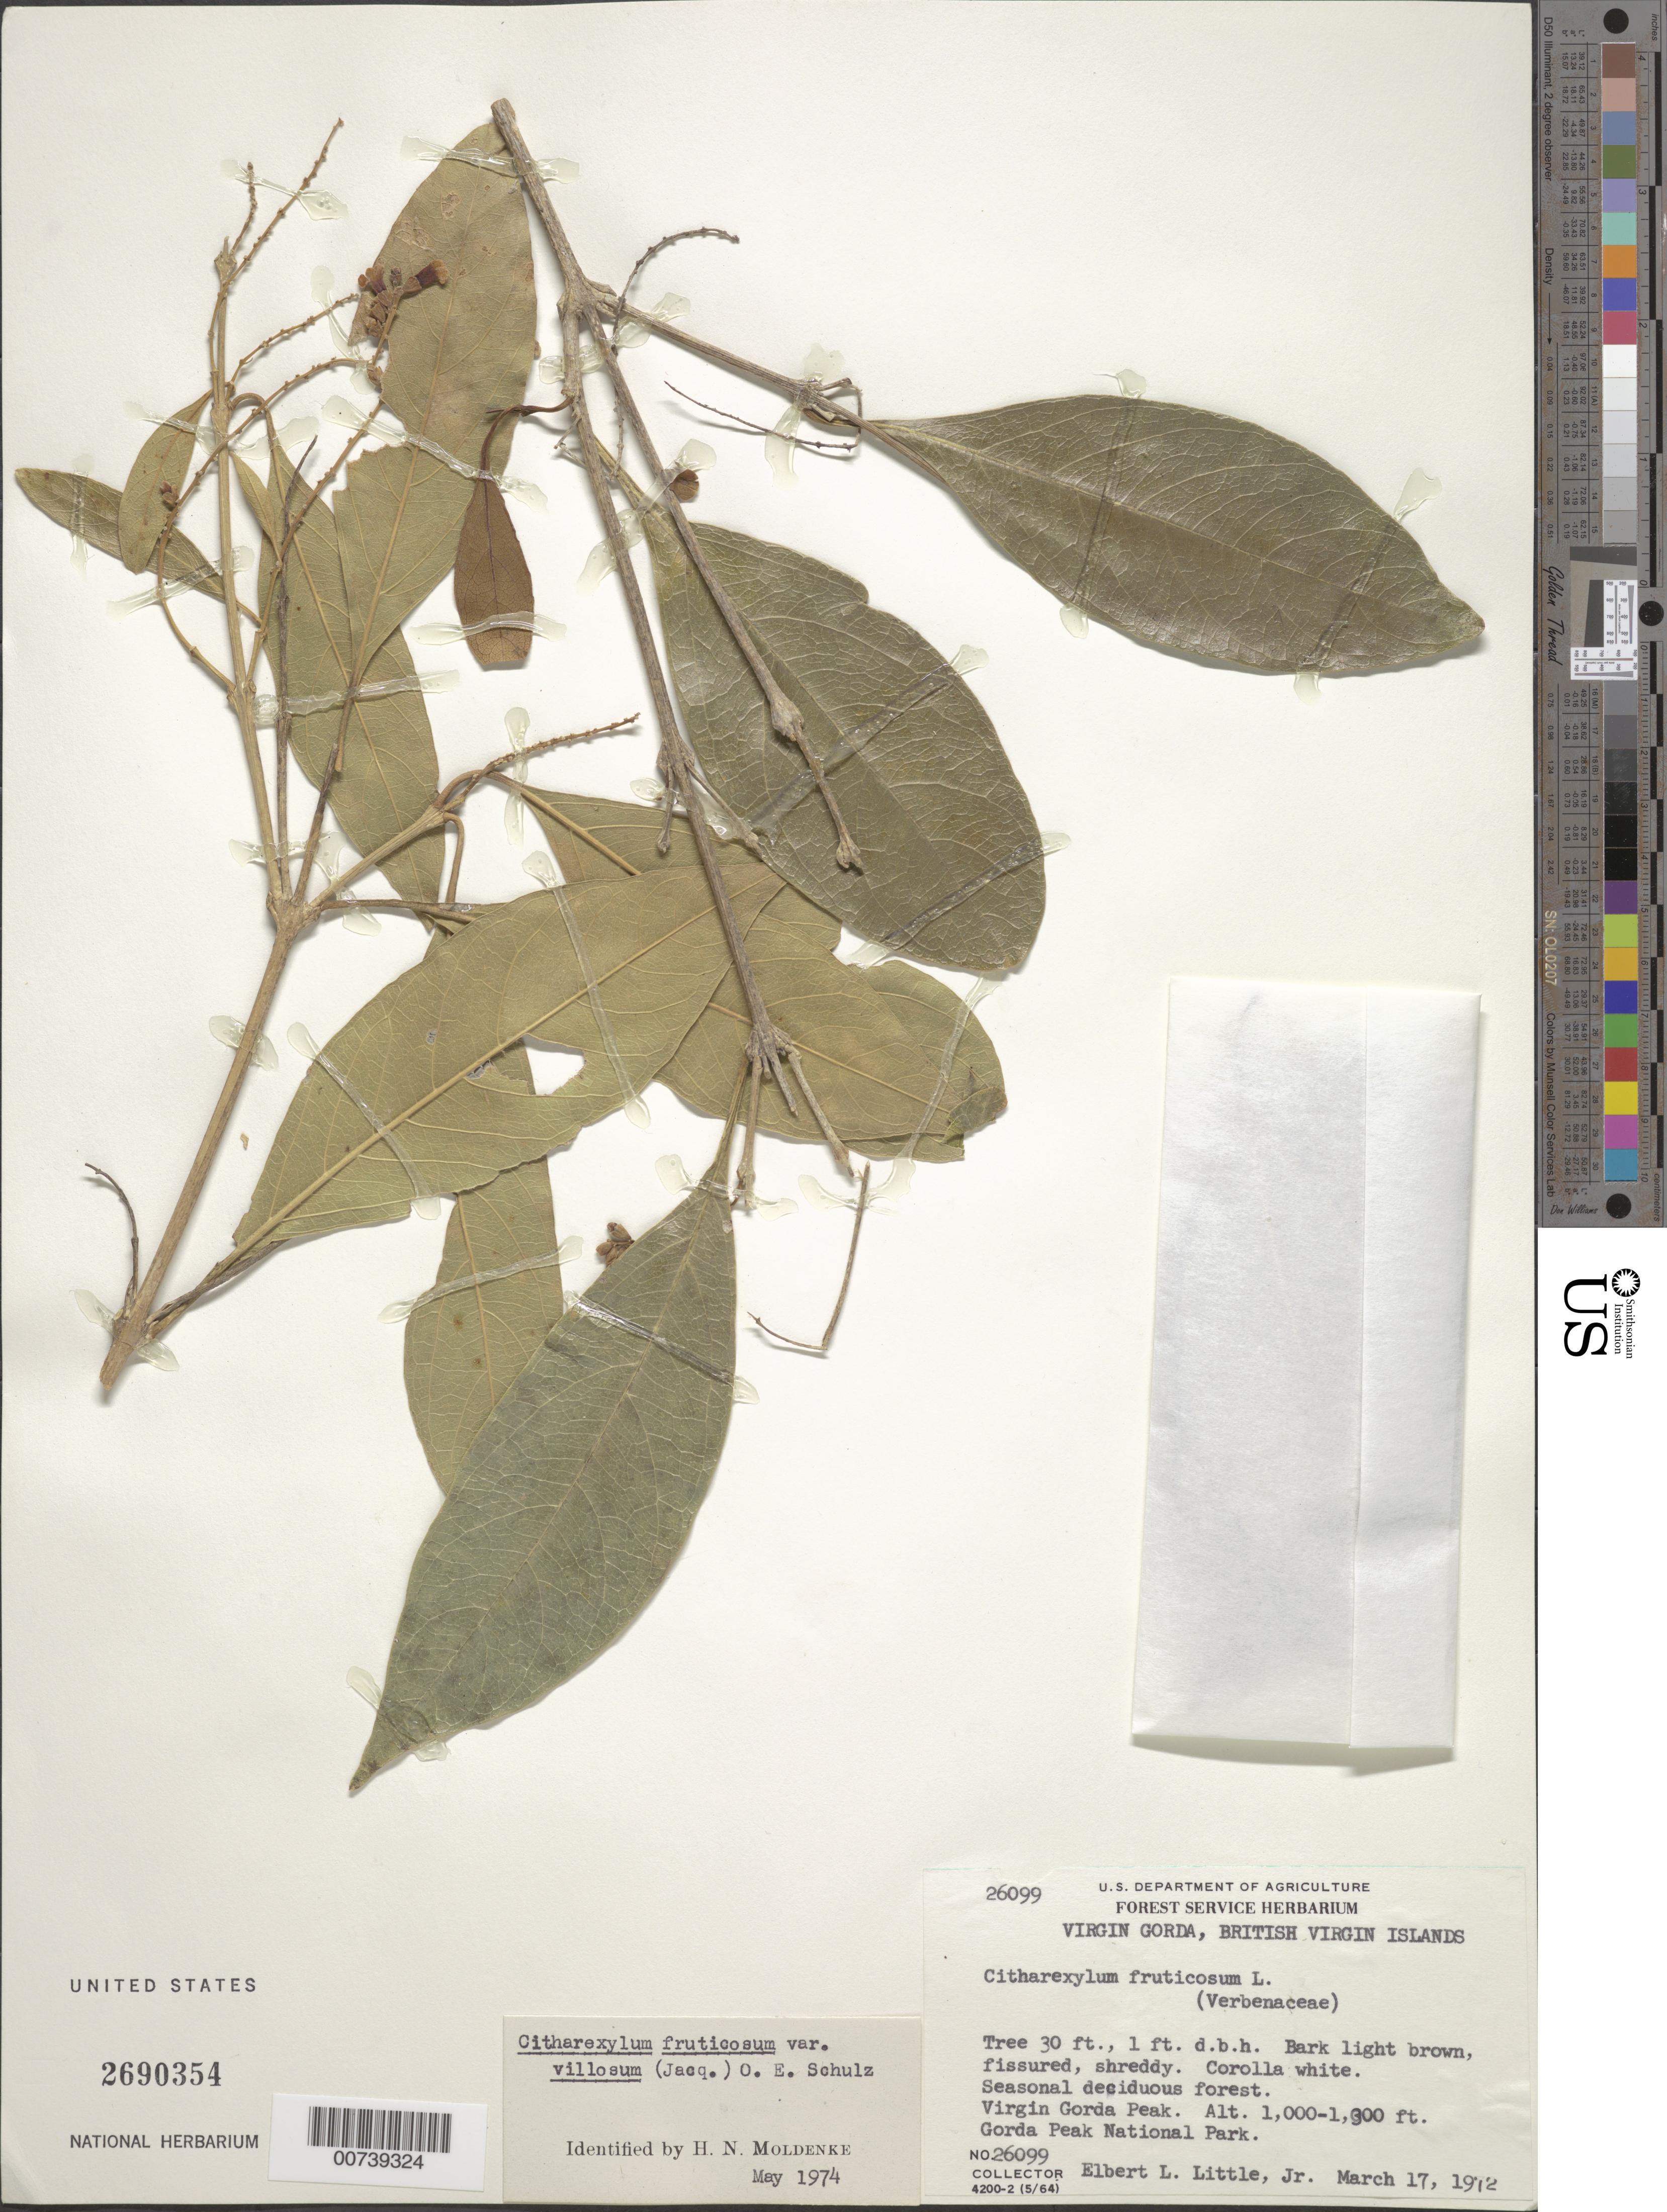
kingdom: Plantae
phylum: Tracheophyta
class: Magnoliopsida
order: Lamiales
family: Verbenaceae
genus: Citharexylum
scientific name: Citharexylum spinosum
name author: L.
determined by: Moldenke, H. N.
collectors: E. L. Little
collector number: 26099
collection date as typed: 17 Mar 1972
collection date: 1972-03-17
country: British Virgin Islands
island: Virgin Gorda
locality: Virgin Gorda Peak, Gorda Peak National Forest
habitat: Seasonal deciduous forest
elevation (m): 305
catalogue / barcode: US 2690354